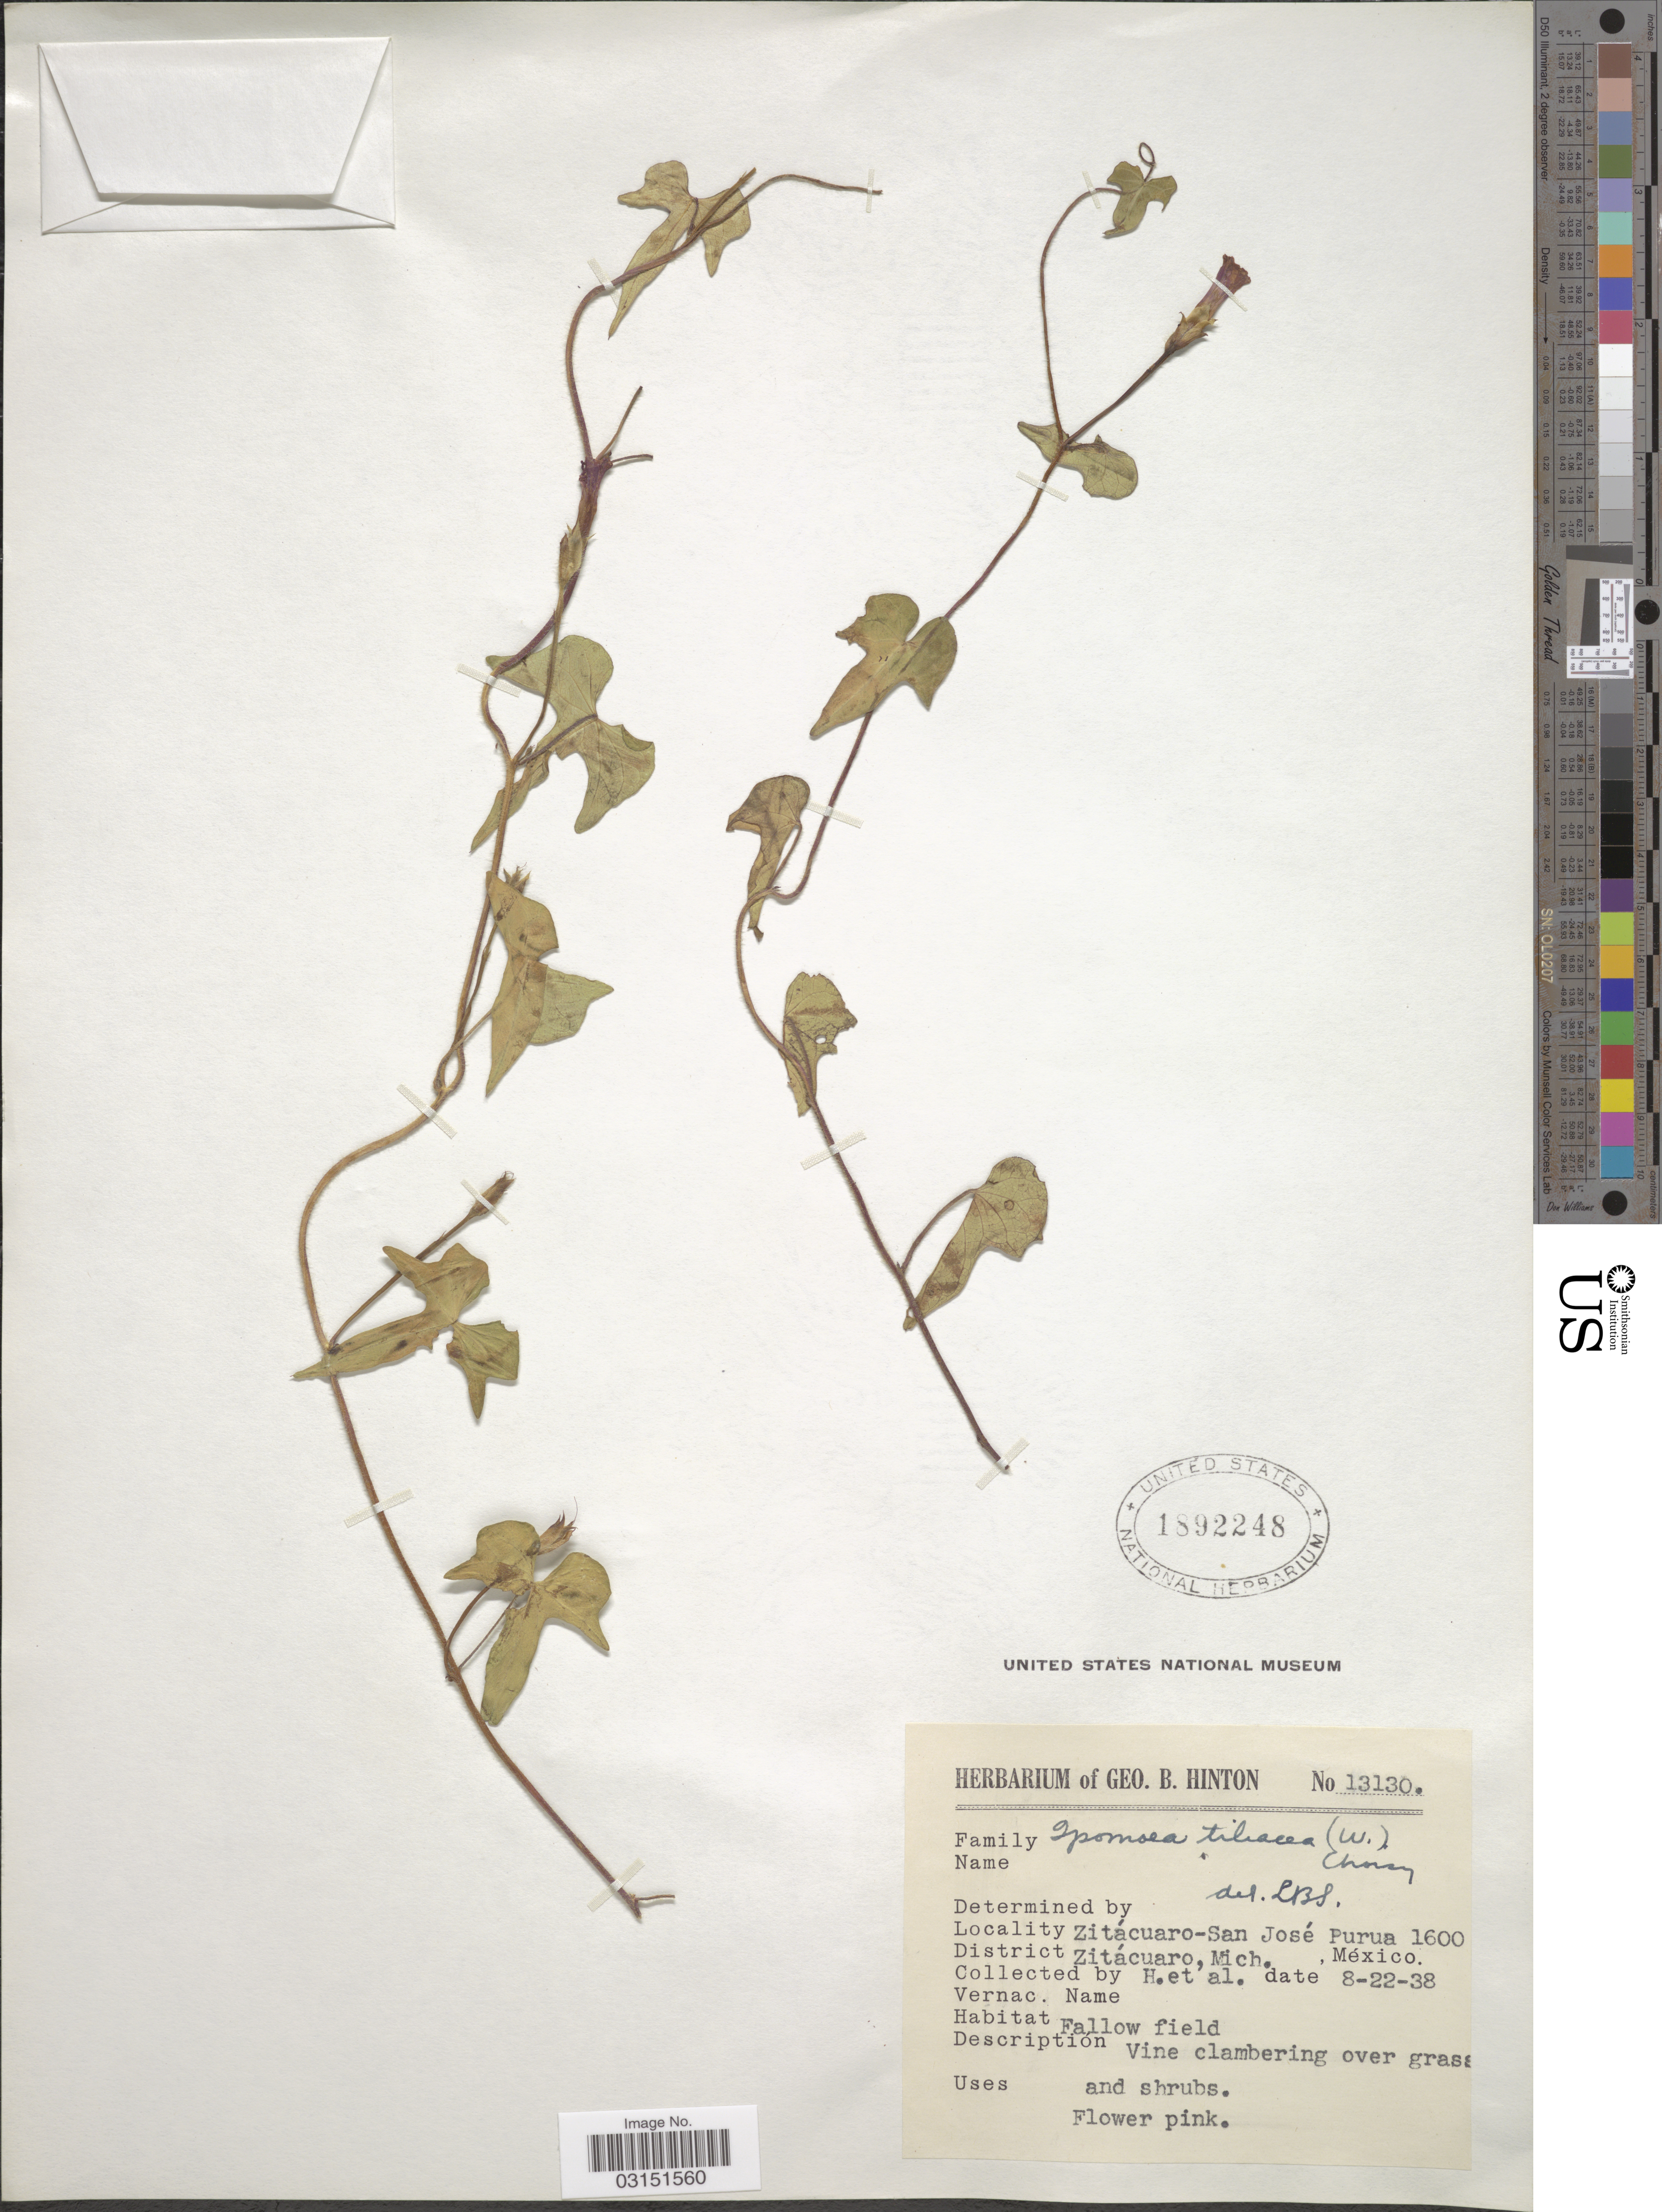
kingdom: Plantae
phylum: Tracheophyta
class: Magnoliopsida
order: Solanales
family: Convolvulaceae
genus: Ipomoea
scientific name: Ipomoea trichocarpa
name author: Elliott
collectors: G. B. Hinton & et al.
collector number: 13130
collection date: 1938-08-22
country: Mexico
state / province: Michoacán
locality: Zitácuaro - San José Purua. District Zitácuaro.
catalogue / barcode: US 1892248